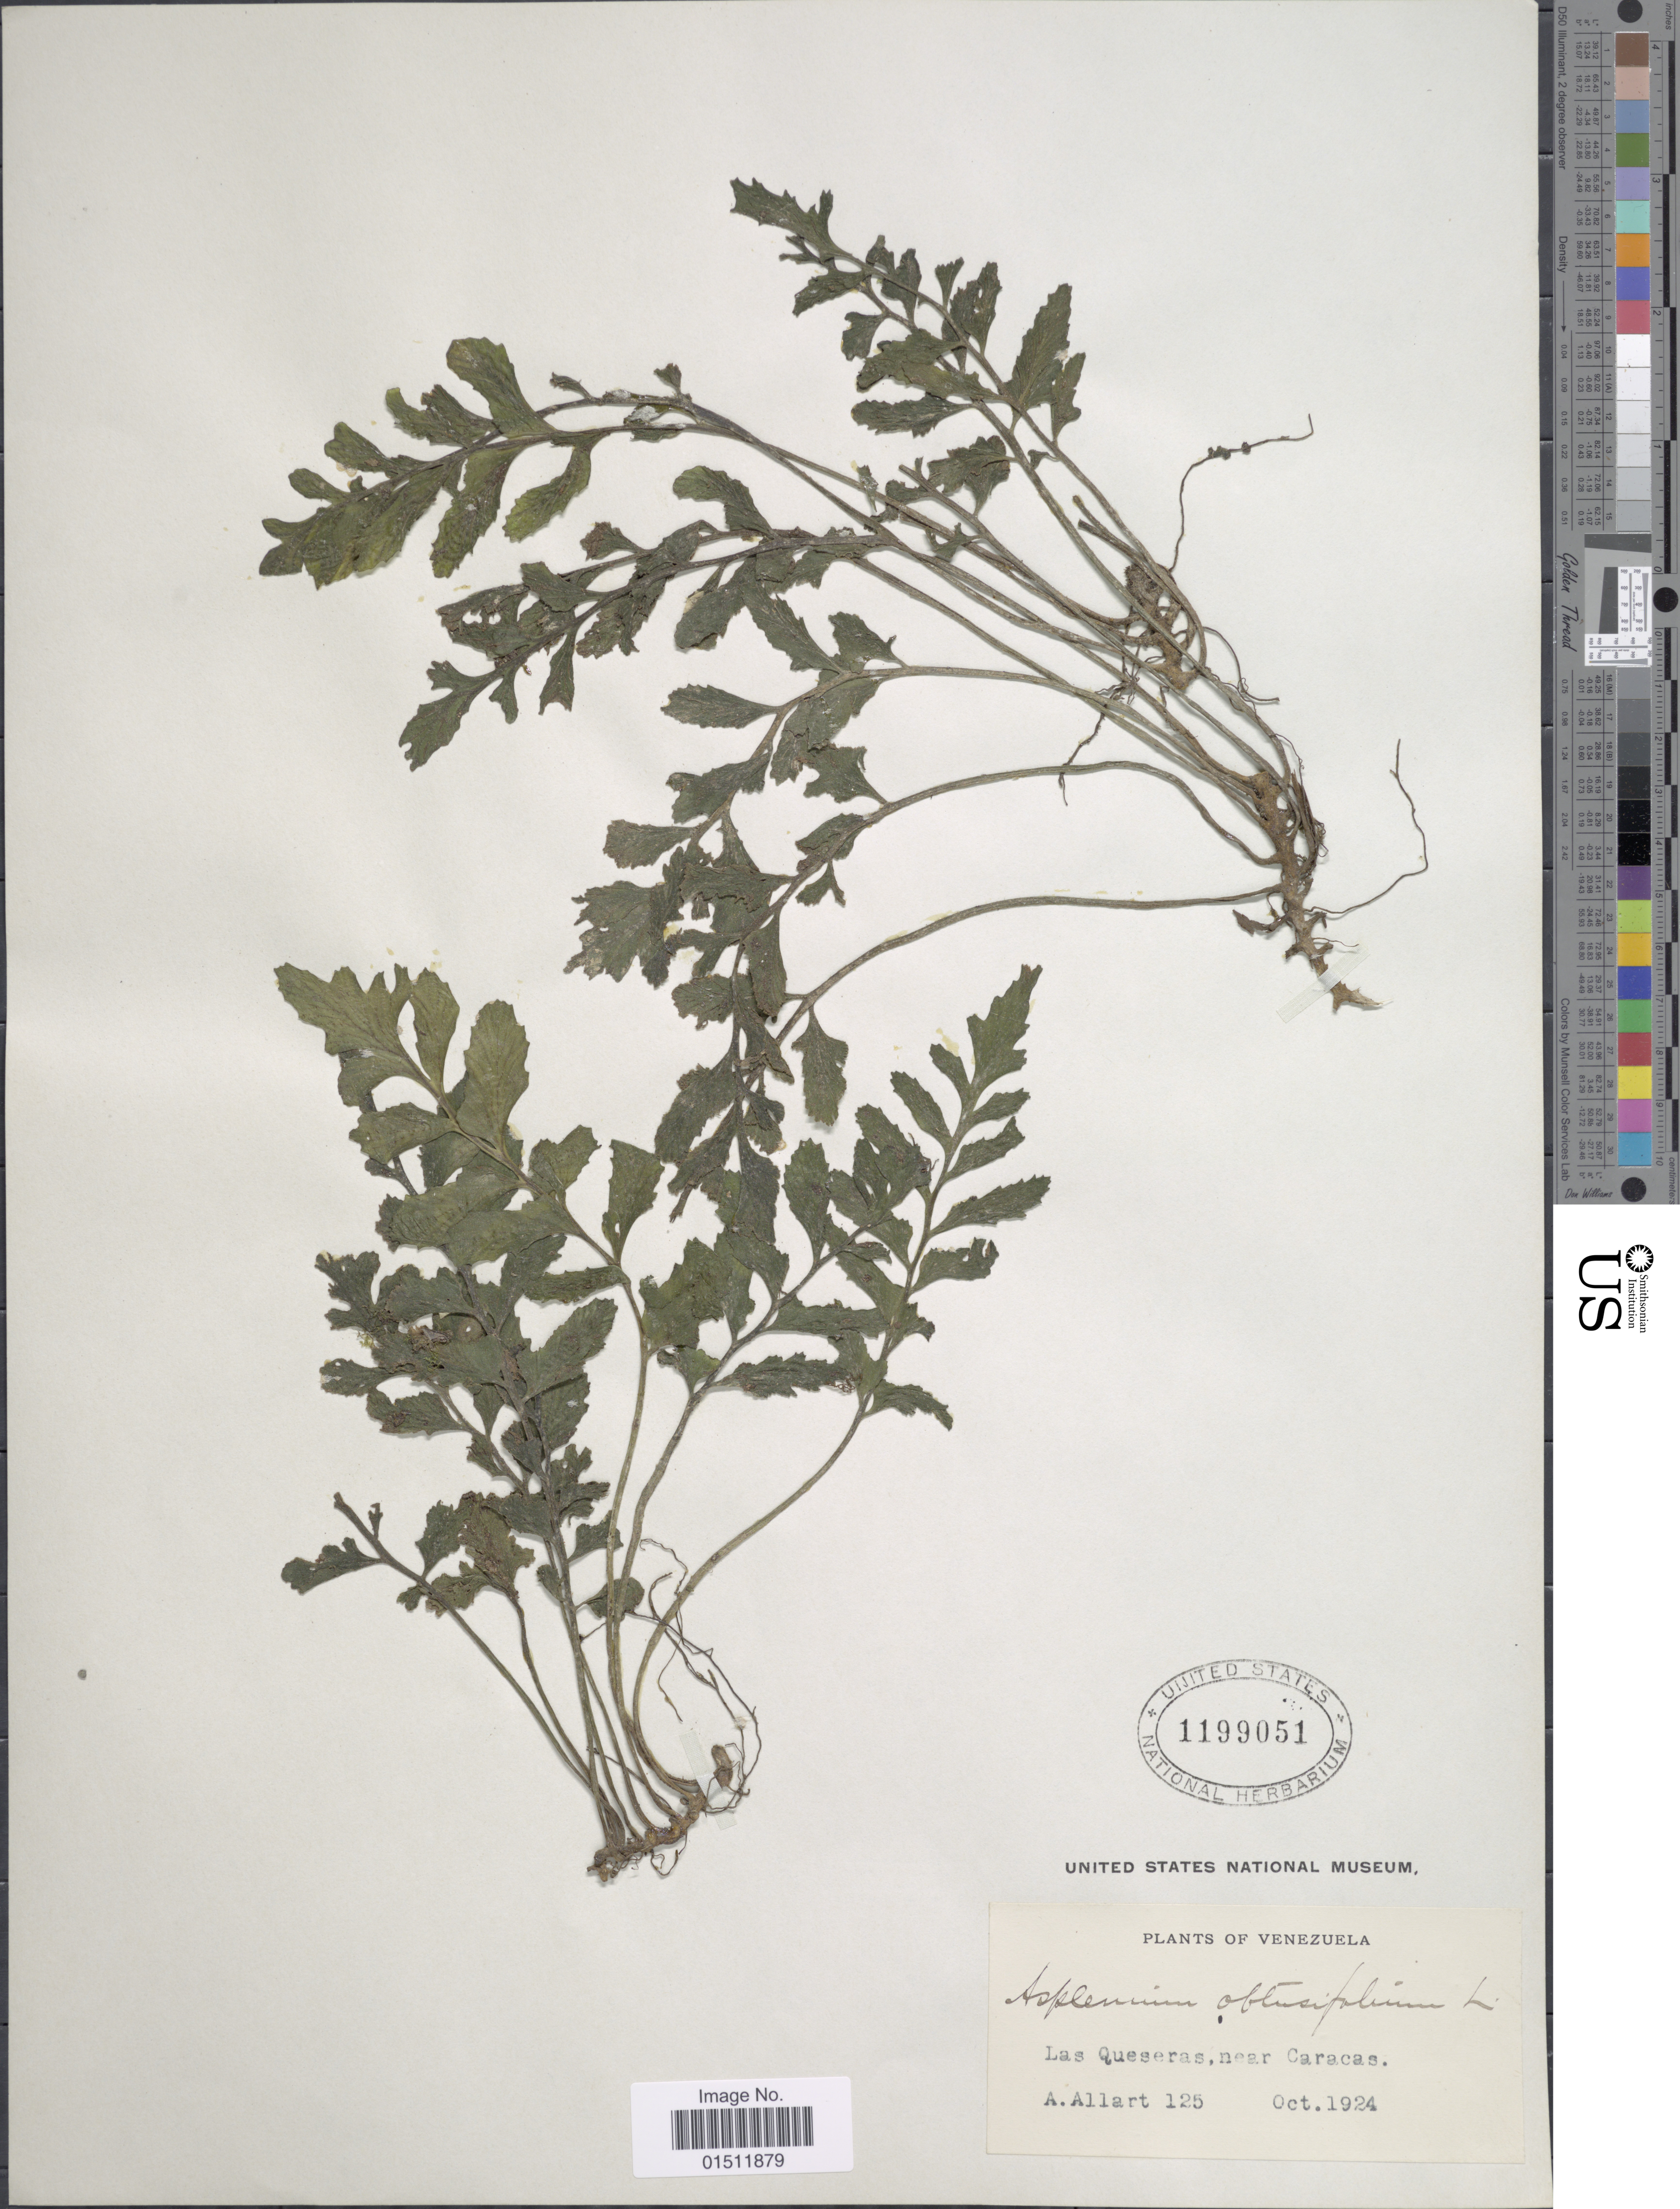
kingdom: Plantae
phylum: Tracheophyta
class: Polypodiopsida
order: Polypodiales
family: Aspleniaceae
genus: Asplenium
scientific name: Asplenium obtusifolium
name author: L.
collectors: A. Allart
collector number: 125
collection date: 1924-10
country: Venezuela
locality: Las Queseras, near Caracas.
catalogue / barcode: US 1199051